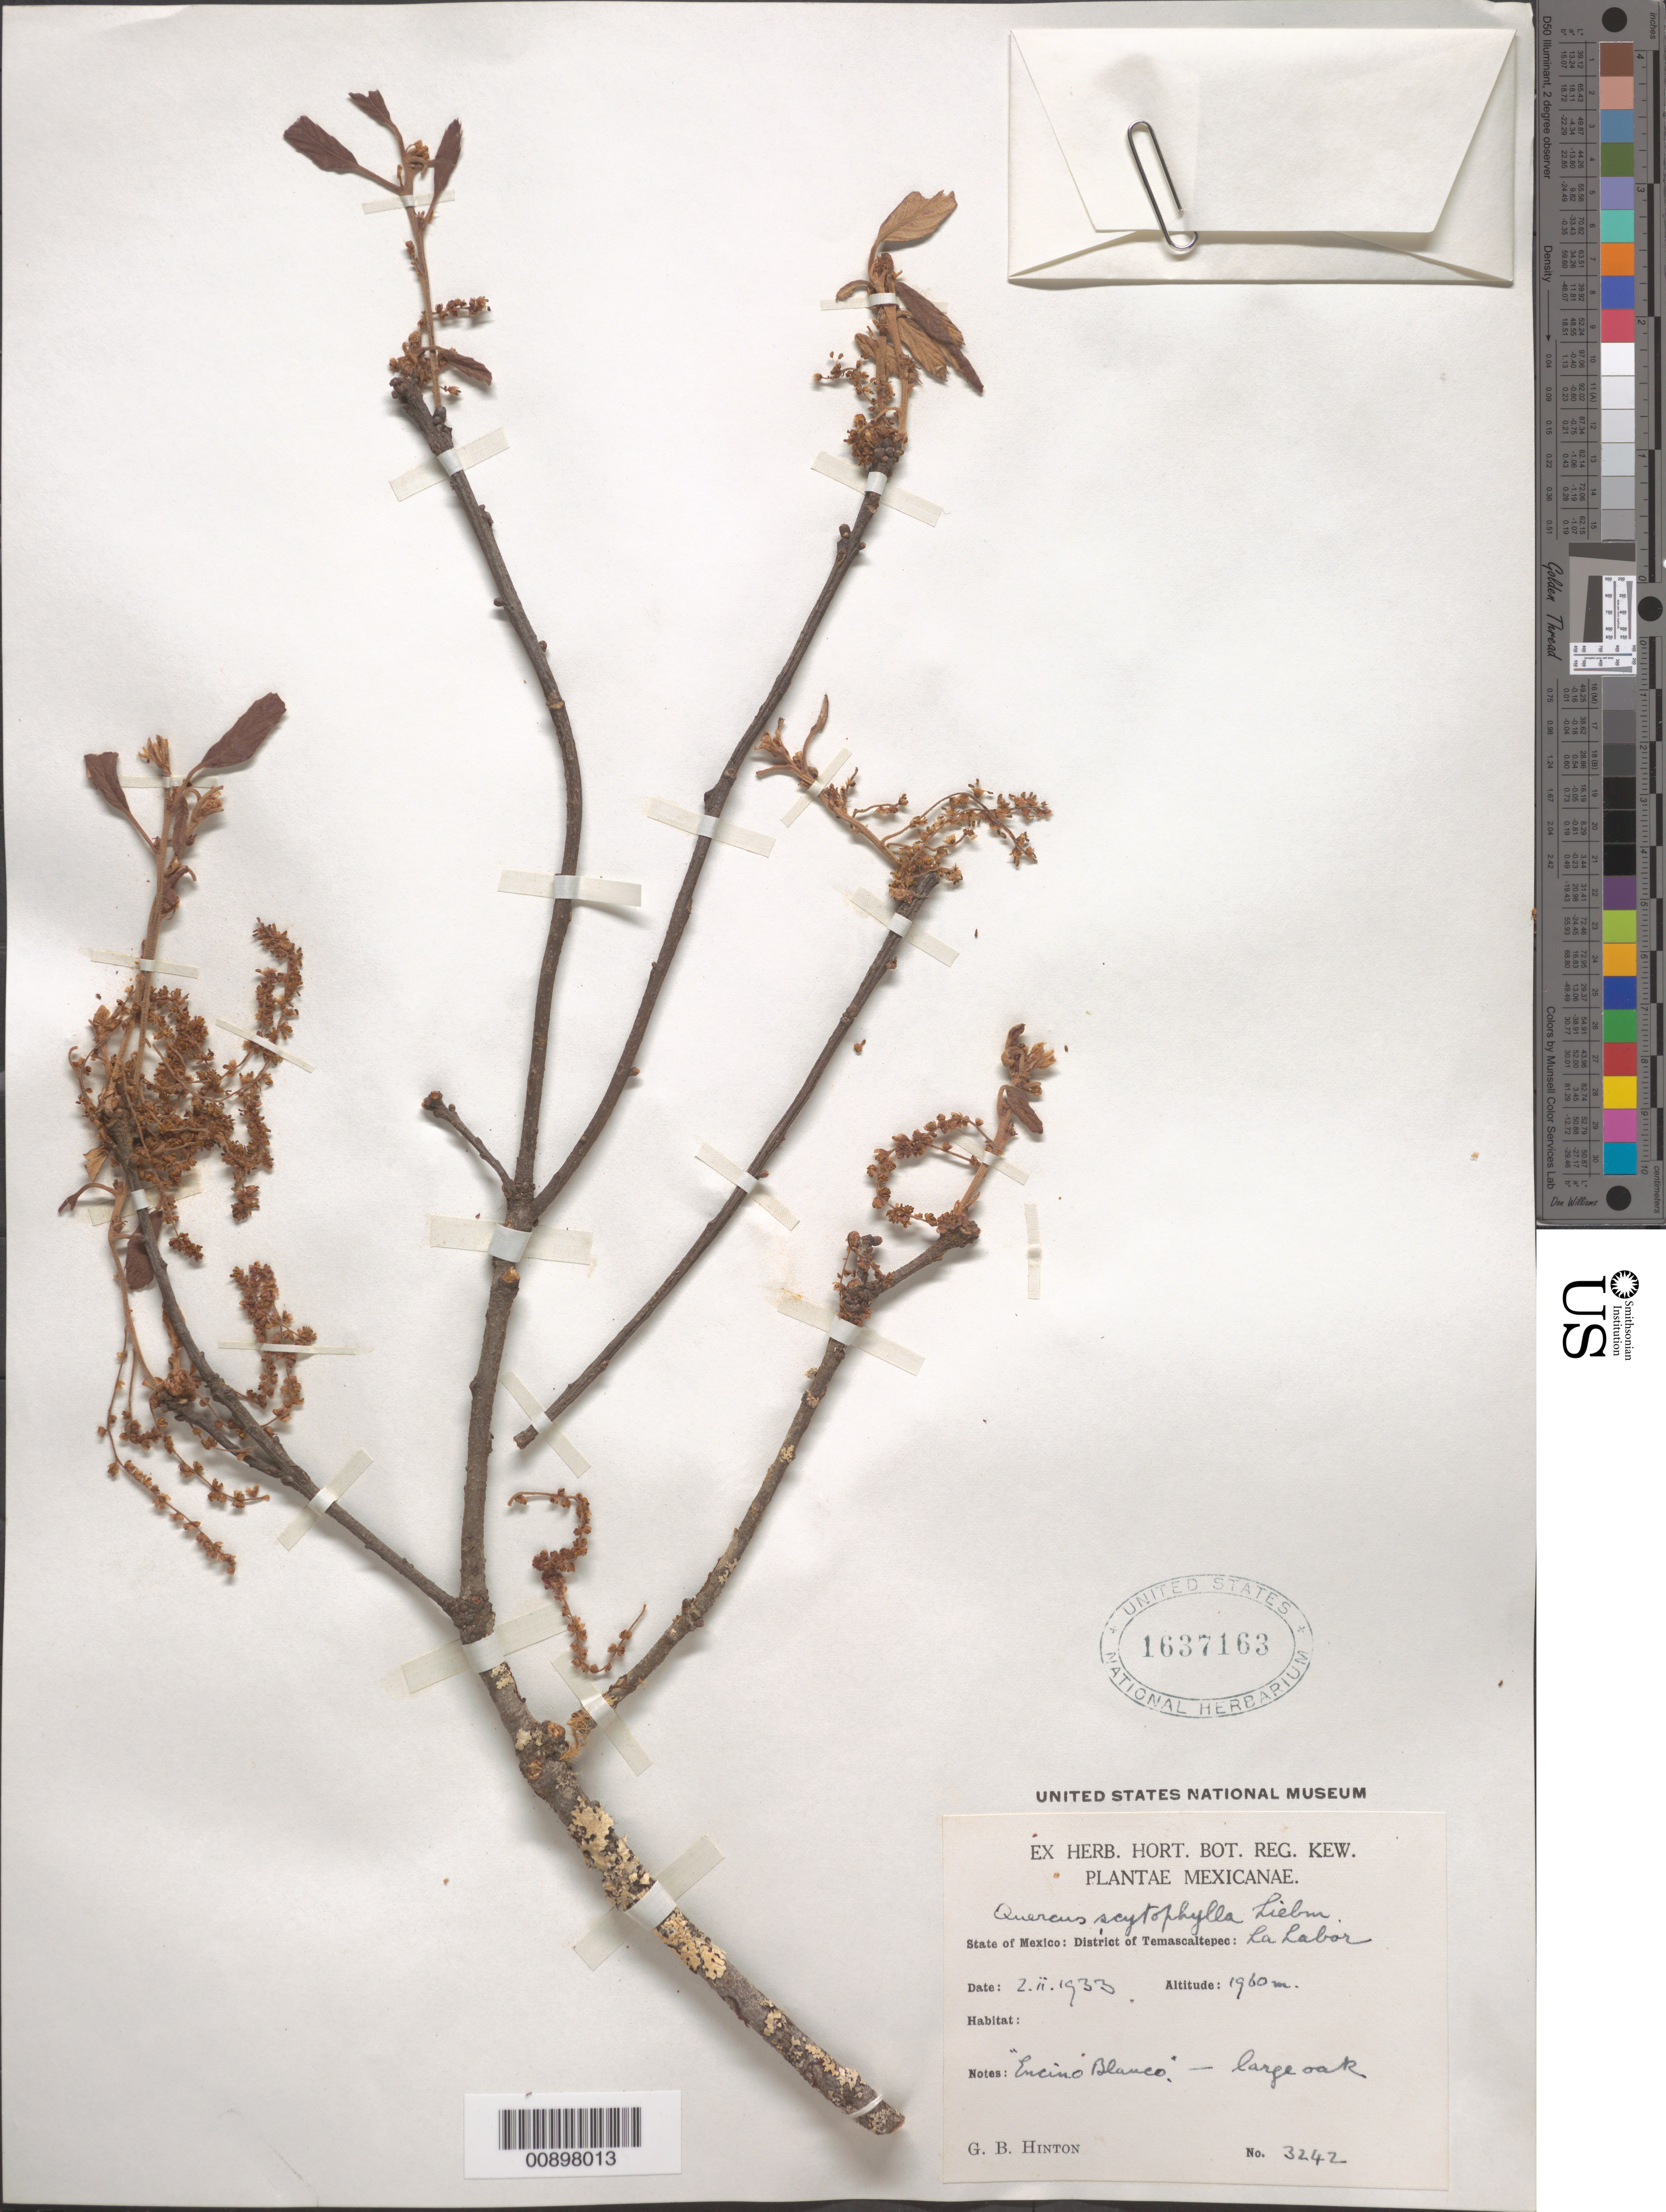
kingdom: Plantae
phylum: Tracheophyta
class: Magnoliopsida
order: Fagales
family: Fagaceae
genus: Quercus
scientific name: Quercus scytophylla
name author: Liebm.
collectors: G. B. Hinton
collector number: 3242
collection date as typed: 02 Feb 1933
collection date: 1933-02-02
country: Mexico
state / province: México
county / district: Temascaltepec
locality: State of México, District of Temascaltepec: La Labor.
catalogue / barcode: US 1637163